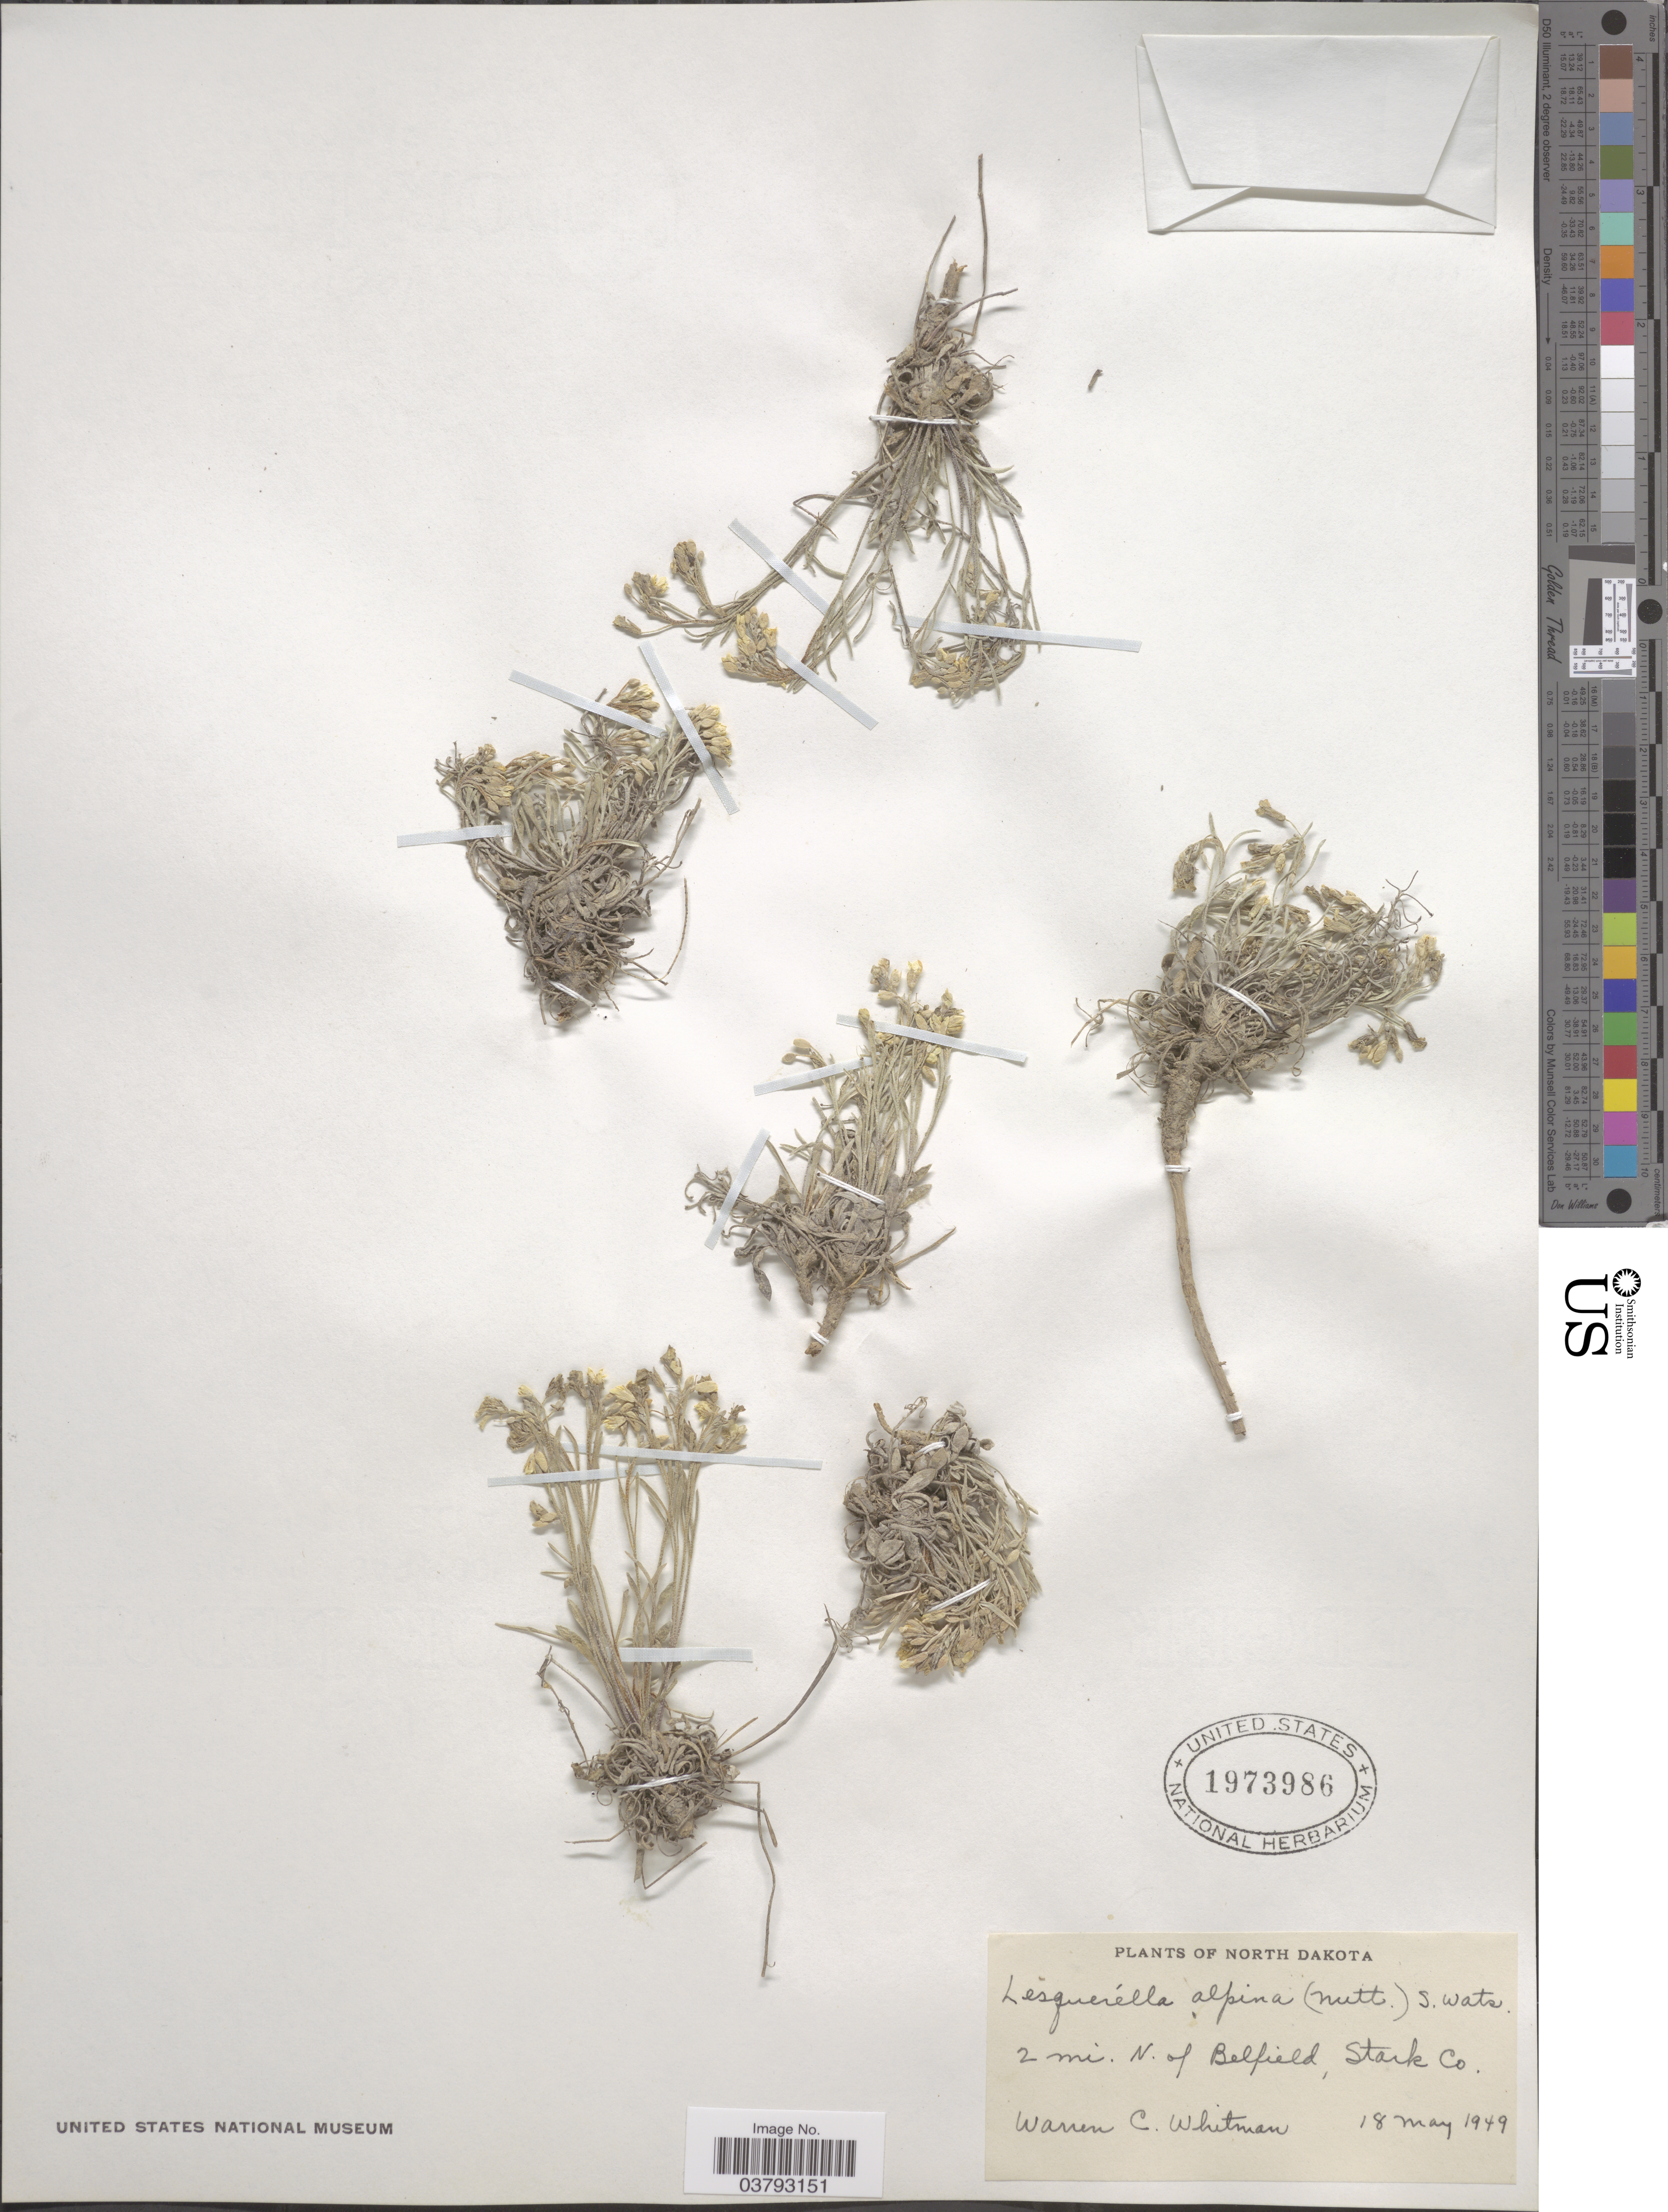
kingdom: Plantae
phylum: Tracheophyta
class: Magnoliopsida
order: Brassicales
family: Brassicaceae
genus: Lesquerella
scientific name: Lesquerella alpina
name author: (Nutt.) S. Watson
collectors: W. Whitman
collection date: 1949-05-18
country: United States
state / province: North Dakota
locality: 2 mi. N. of Belfield, Stark Co.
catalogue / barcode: US 1973986